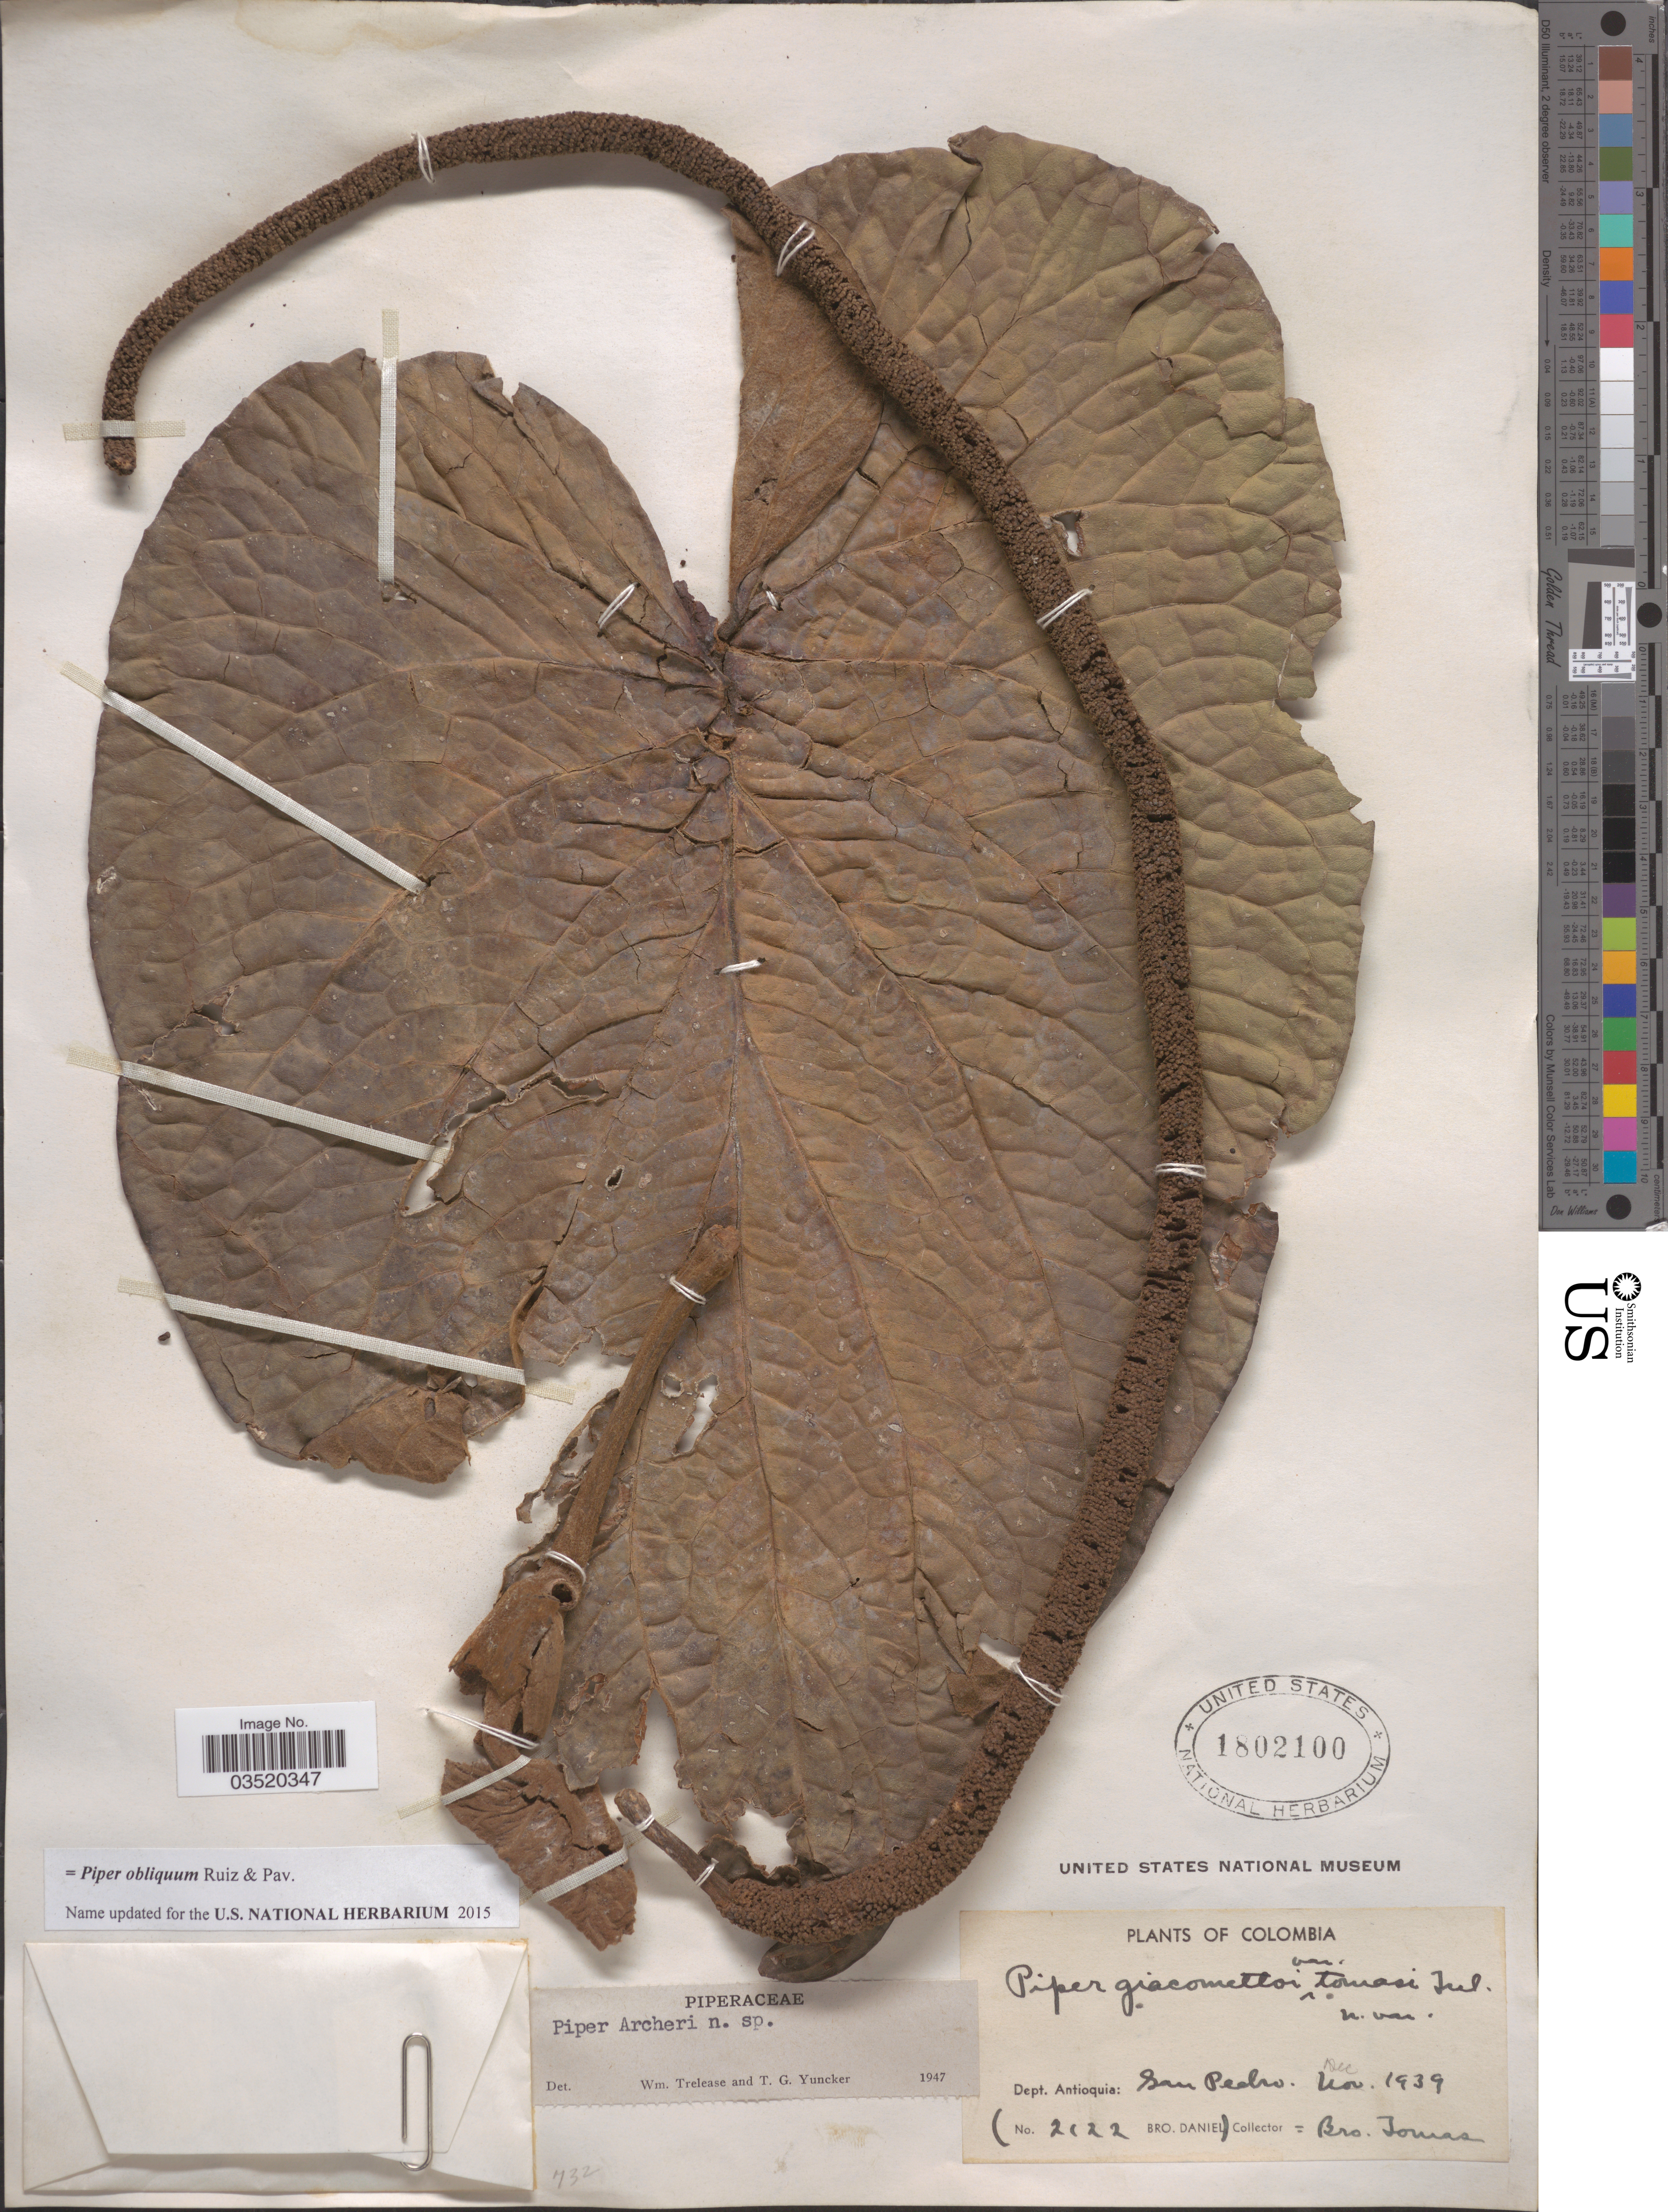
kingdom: Plantae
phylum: Tracheophyta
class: Magnoliopsida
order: Piperales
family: Piperaceae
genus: Piper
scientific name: Piper obliquum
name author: Ruiz & Pav.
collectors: B. Tomas & Bro. Daniel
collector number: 2122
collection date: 1939-12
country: Colombia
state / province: Antioquia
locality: Dept. Antioquia: San Pedro.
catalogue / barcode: US 1802100